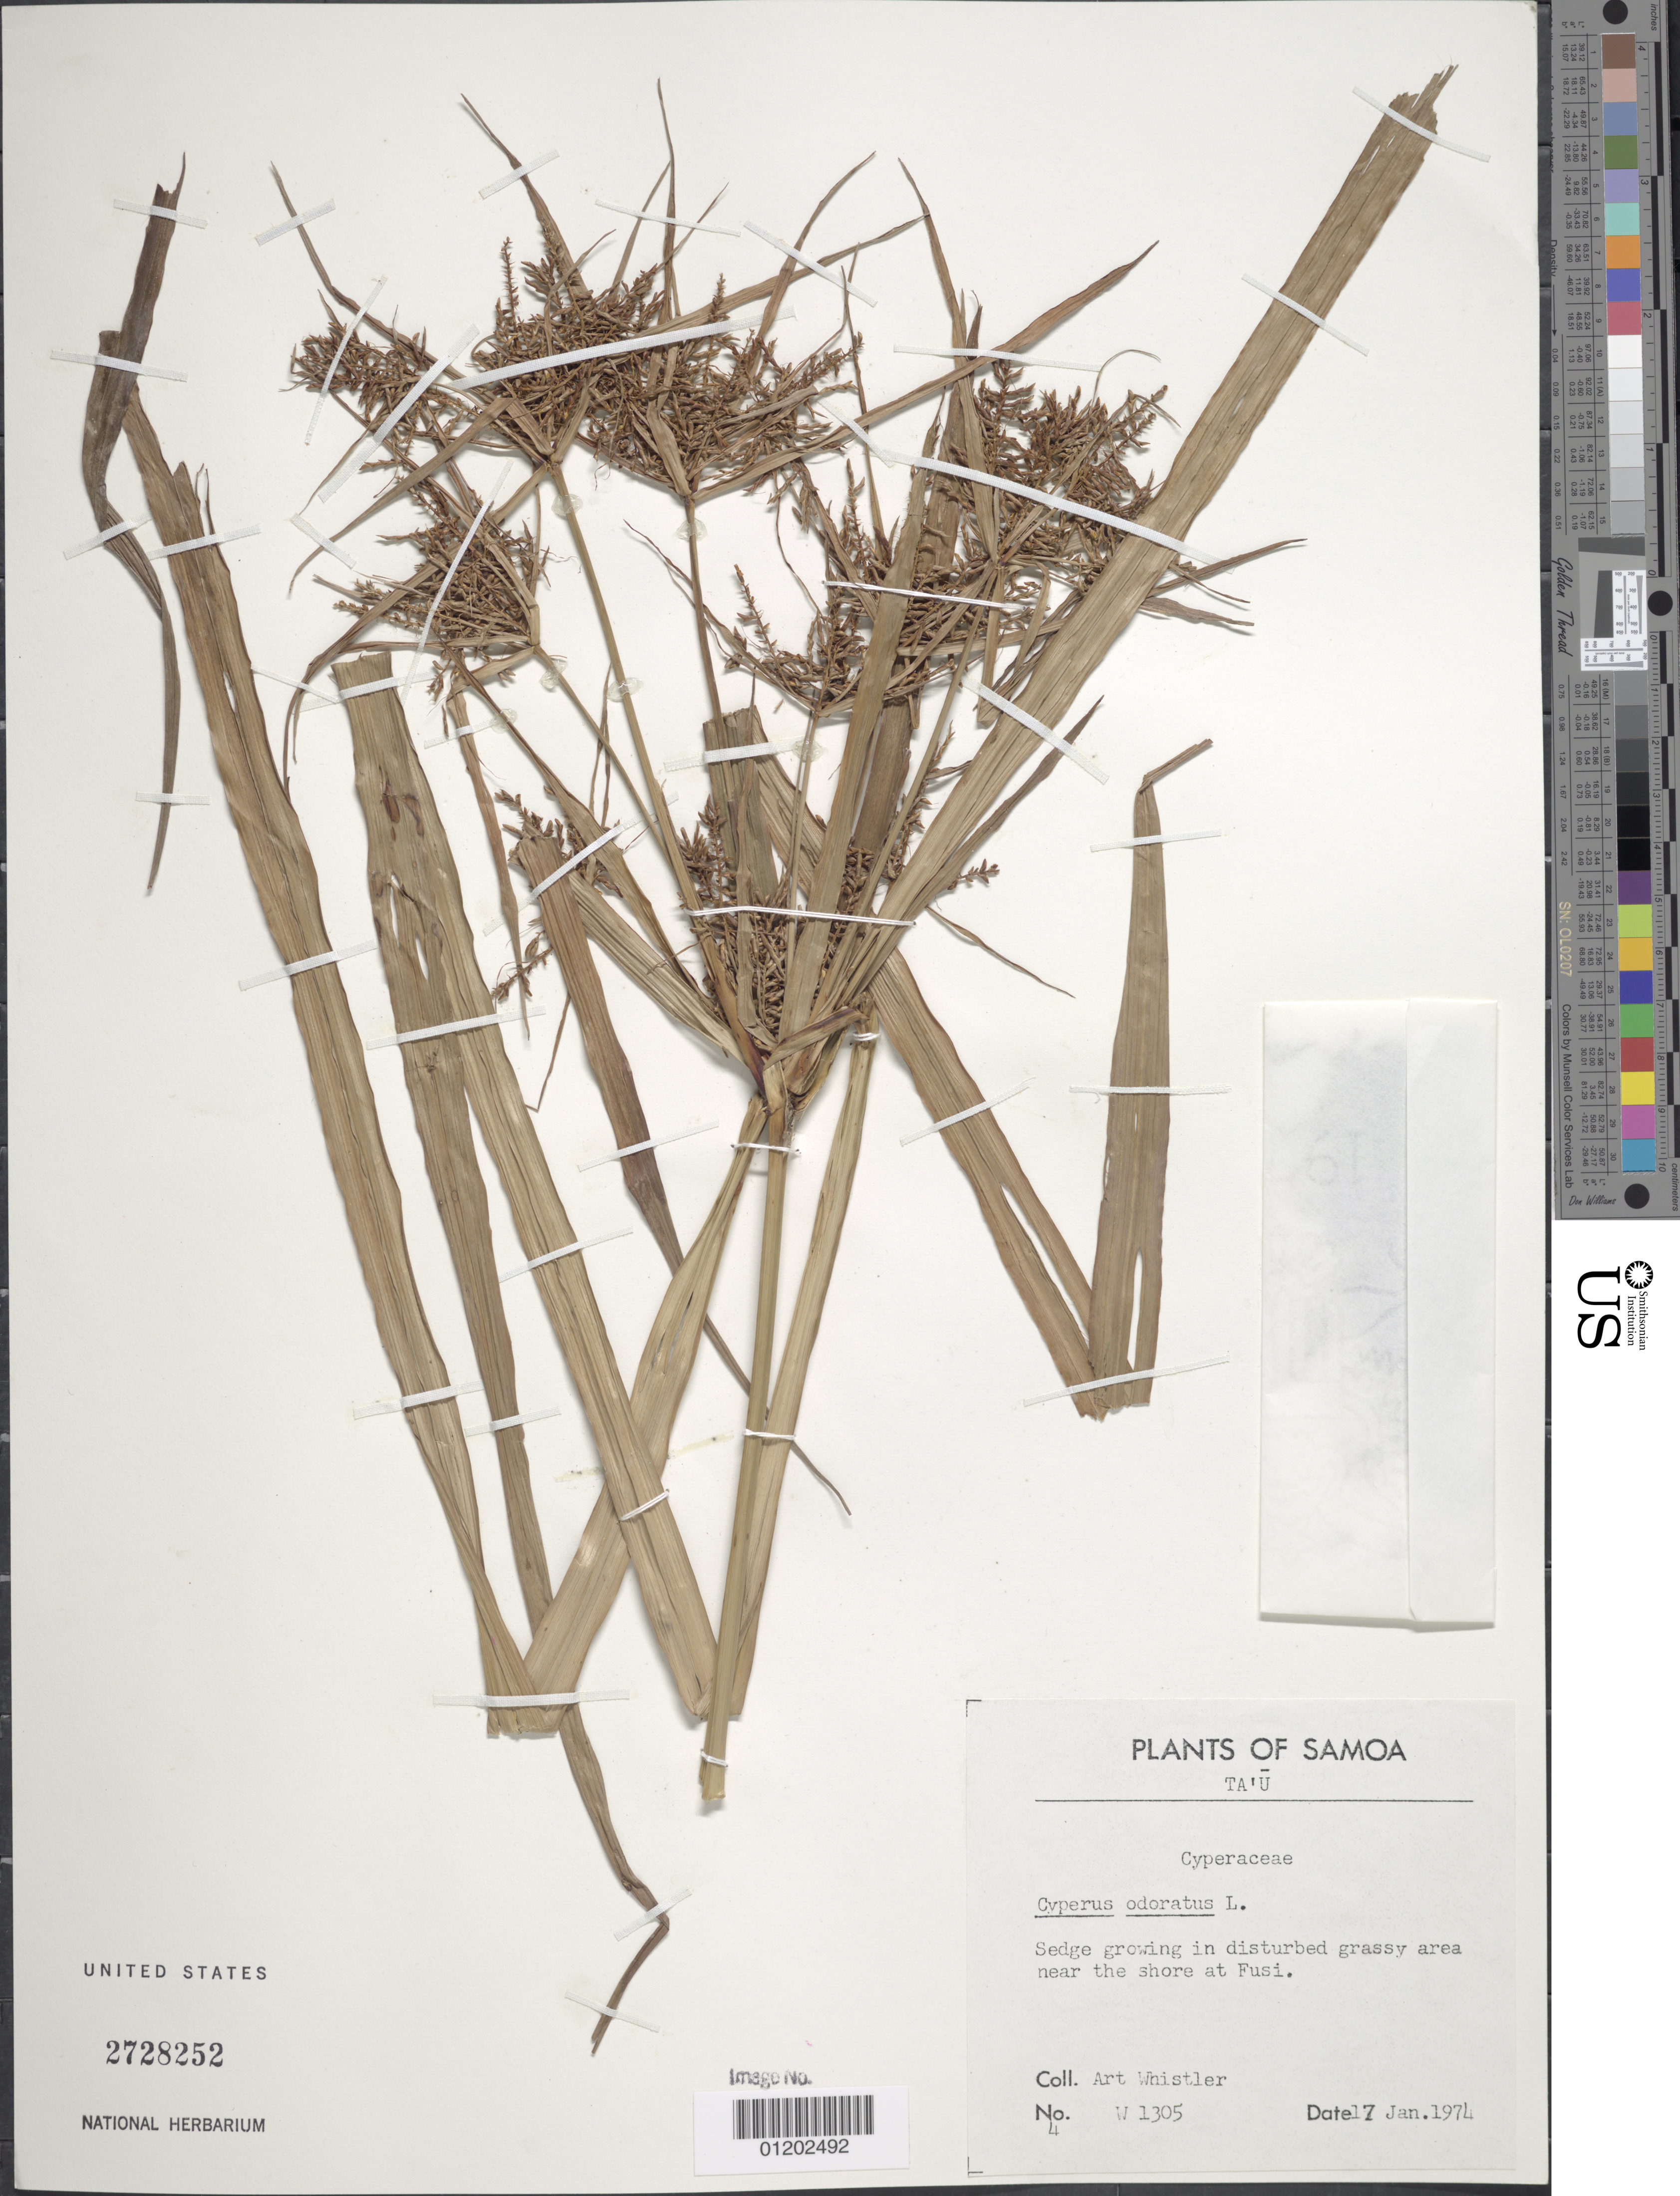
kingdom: Plantae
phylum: Tracheophyta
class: Liliopsida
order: Poales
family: Cyperaceae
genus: Cyperus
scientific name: Cyperus odoratus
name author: L.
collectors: A. Whistler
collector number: W1305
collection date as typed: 17 Jan 1974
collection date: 1974-01-17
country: American Samoa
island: Ta'u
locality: Fusi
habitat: disturbed grassy area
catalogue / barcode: US 2728252